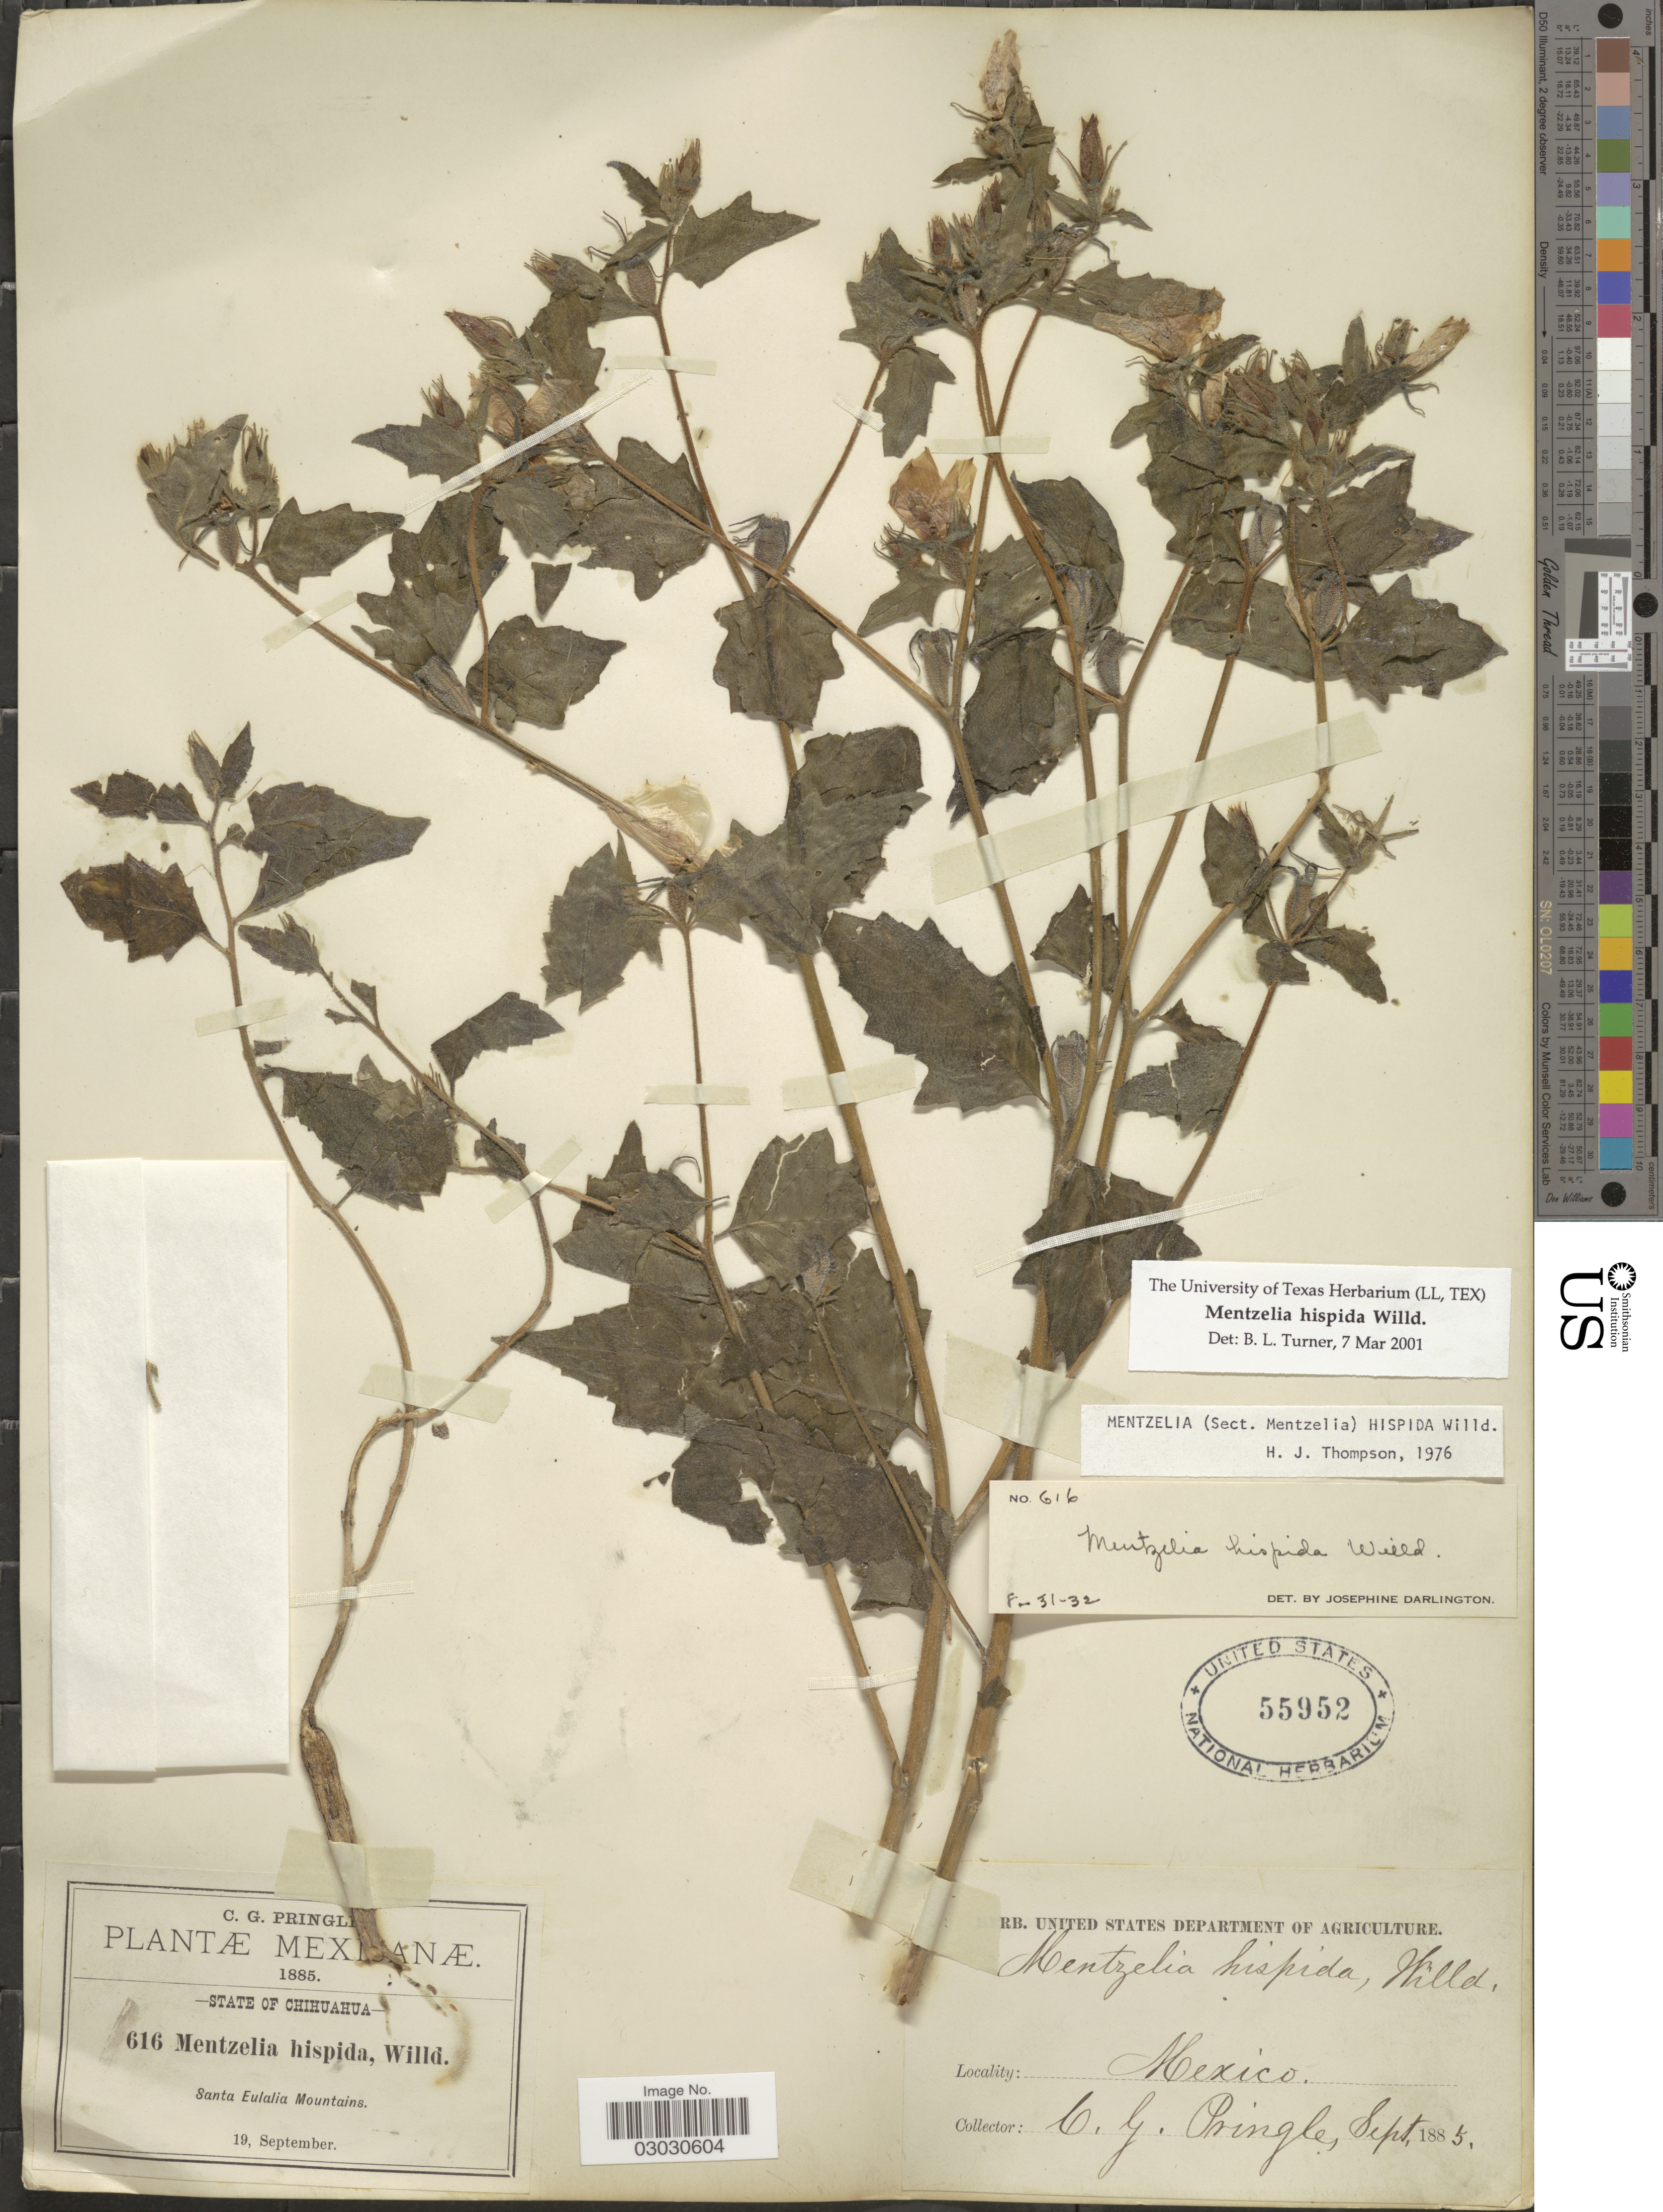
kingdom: Plantae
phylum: Tracheophyta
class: Magnoliopsida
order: Cornales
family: Loasaceae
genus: Mentzelia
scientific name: Mentzelia hispida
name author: Willd.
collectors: C. G. Pringle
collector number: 616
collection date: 1885-09-19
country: Mexico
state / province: Chihuahua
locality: State of Chihuahua. Santa Eulalia Mountains.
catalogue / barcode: US 55952